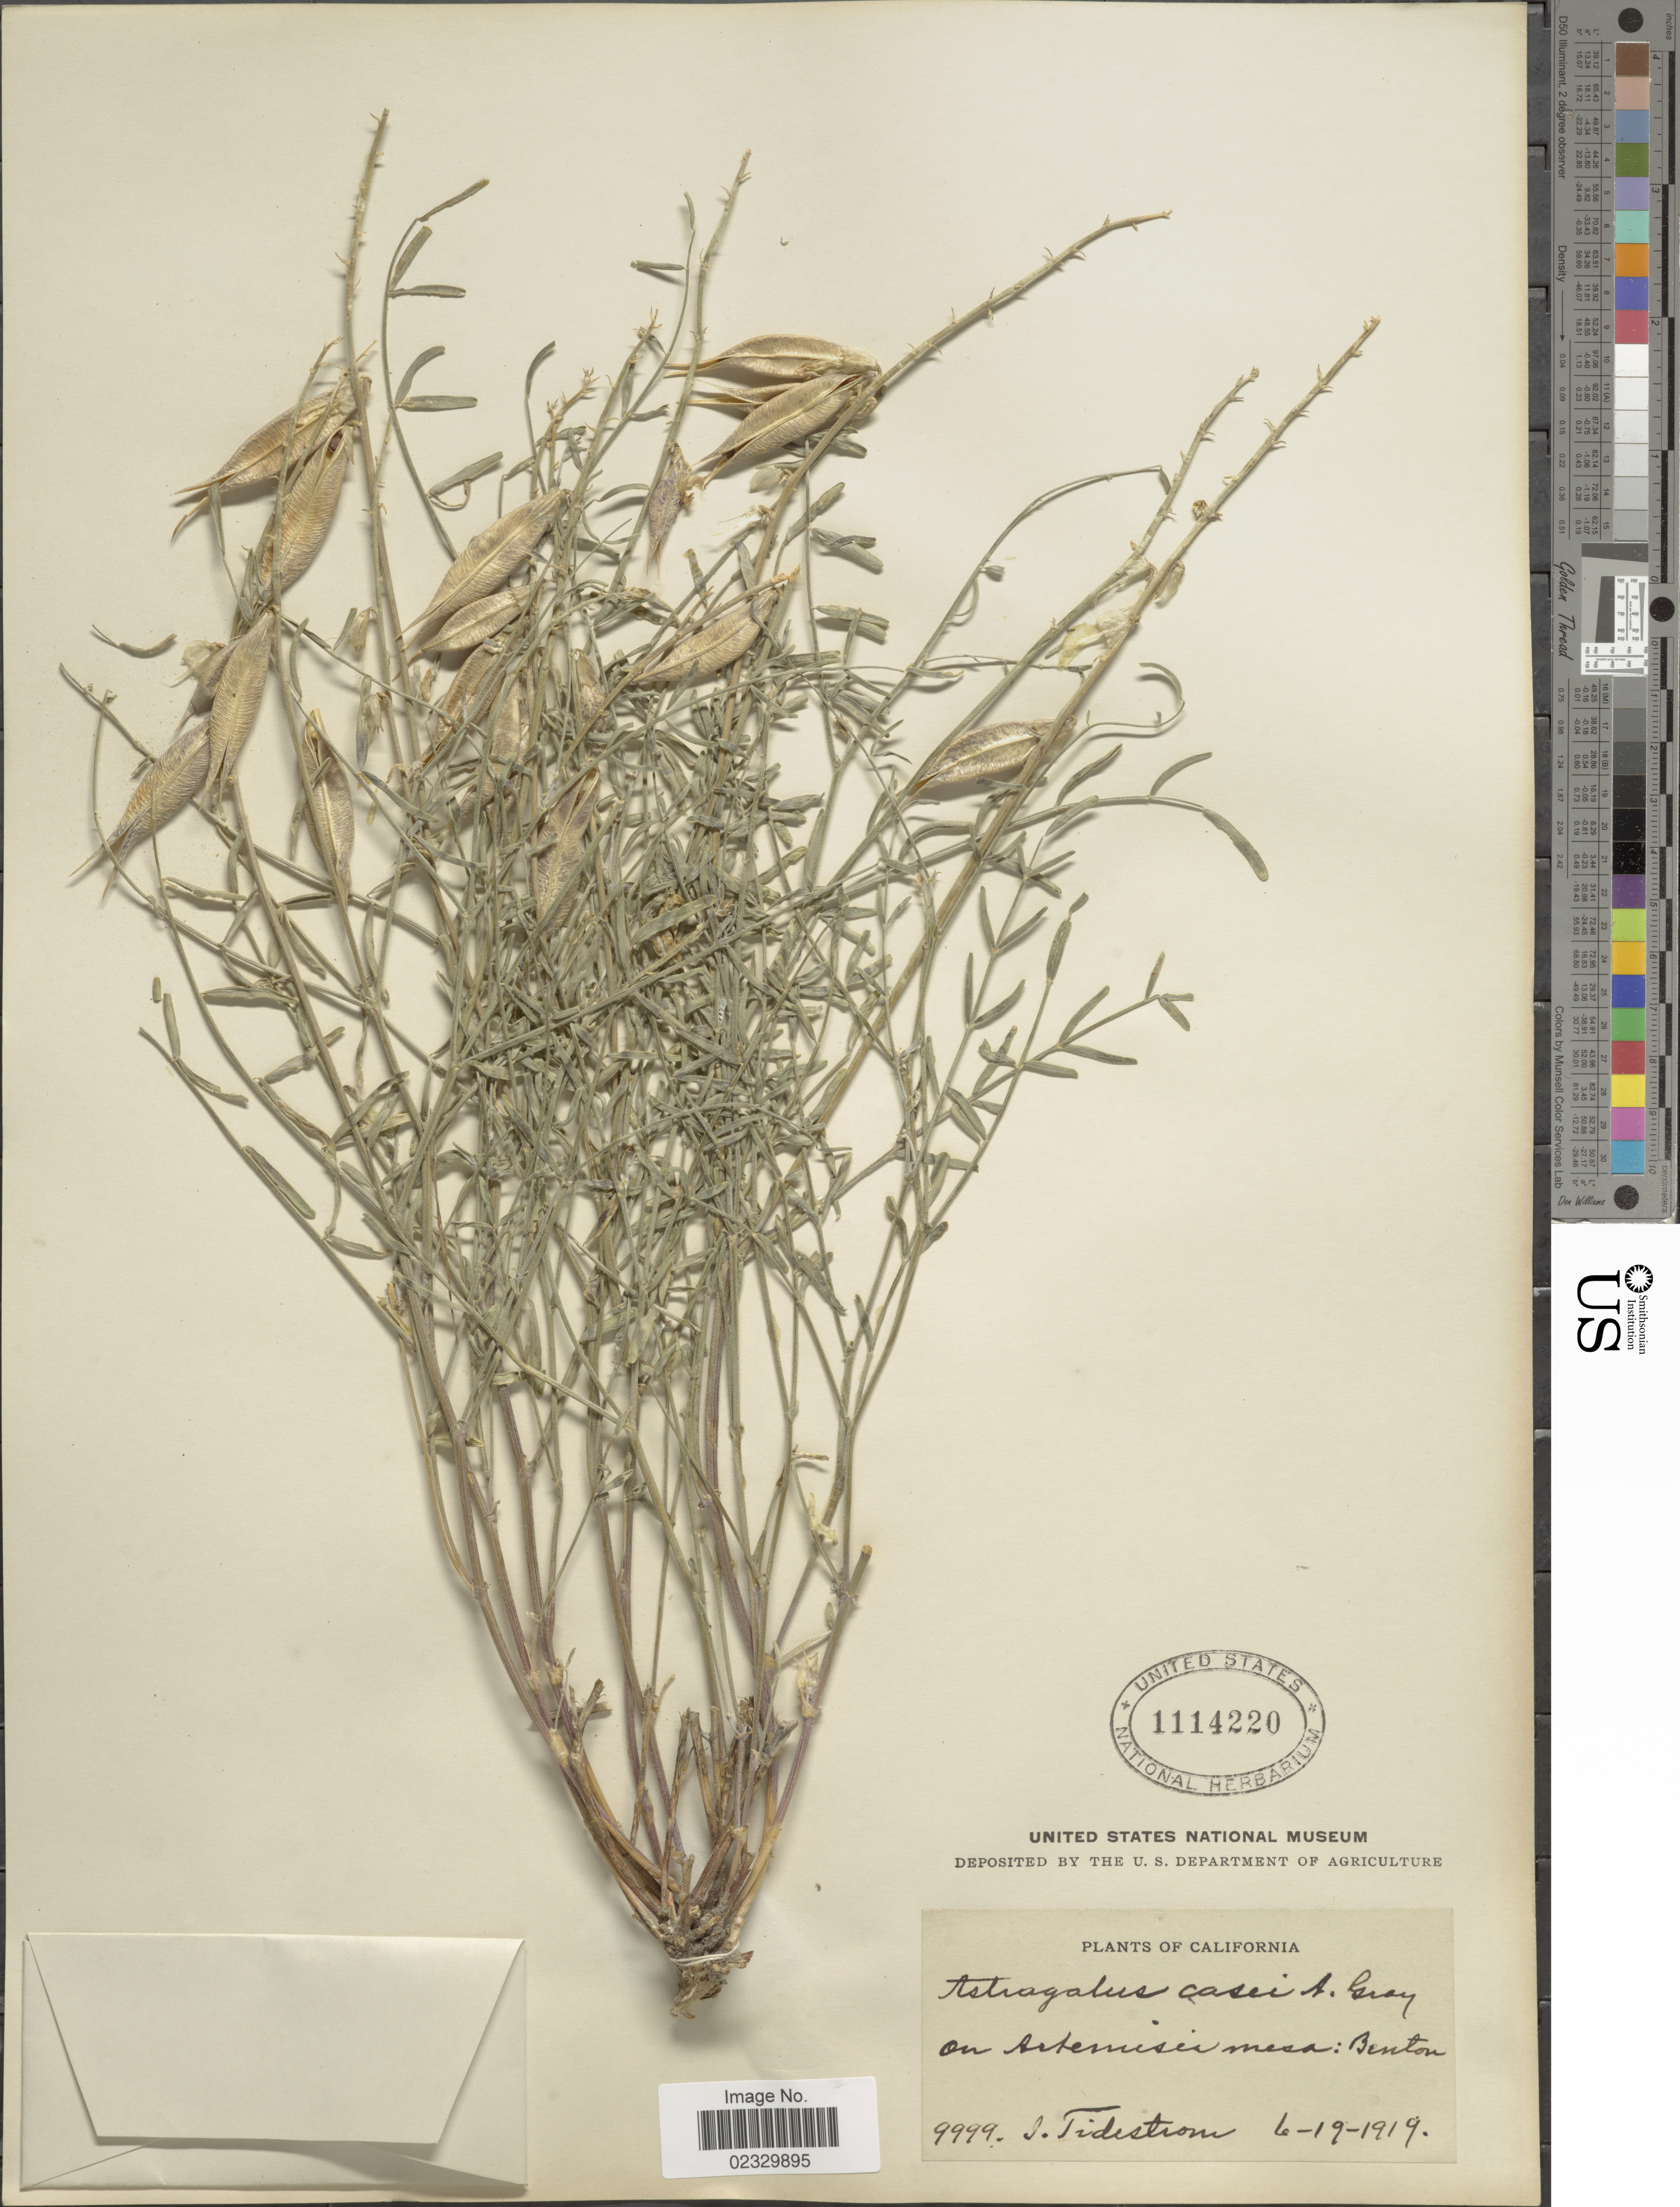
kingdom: Plantae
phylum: Tracheophyta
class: Magnoliopsida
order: Fabales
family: Fabaceae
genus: Astragalus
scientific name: Astragalus casei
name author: A. Gray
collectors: I. F. Tidestrom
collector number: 9999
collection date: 1919-06-19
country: United States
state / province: California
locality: On Artemisea mesa: Benton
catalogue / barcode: US 1114220